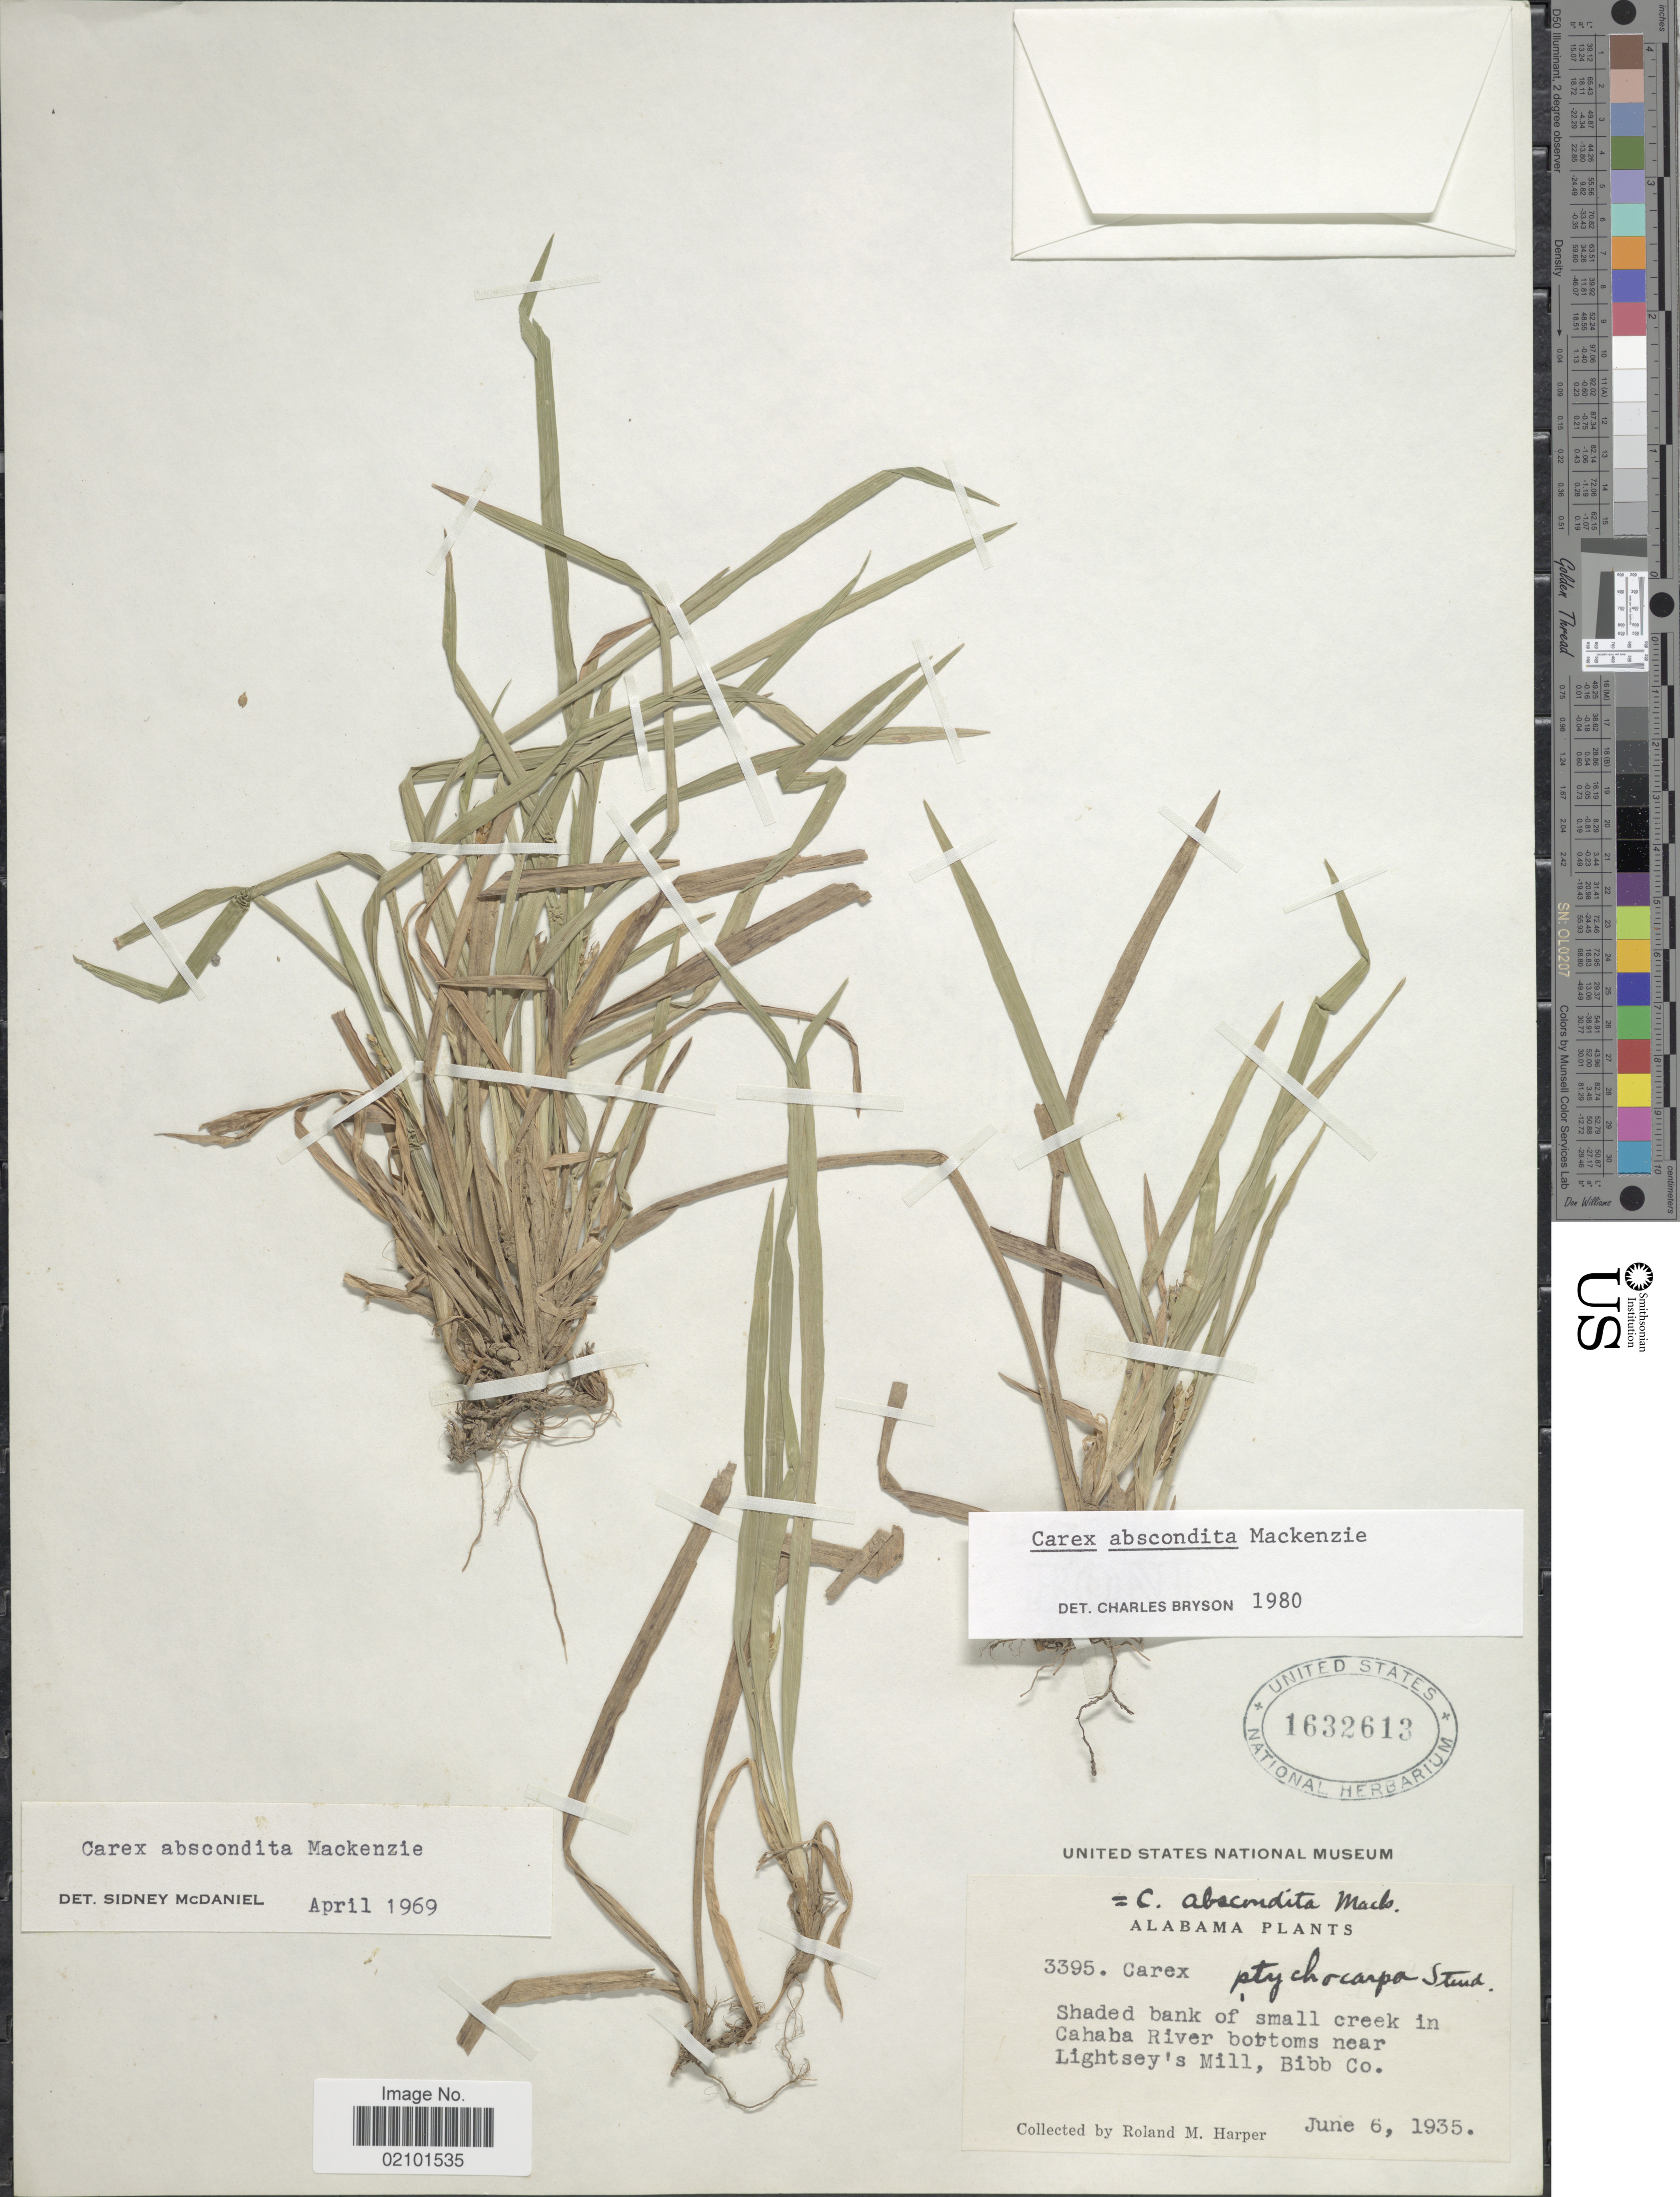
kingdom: Plantae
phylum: Tracheophyta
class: Liliopsida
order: Poales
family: Cyperaceae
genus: Carex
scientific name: Carex abscondita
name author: Mack.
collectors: R. M. Harper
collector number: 3395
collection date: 1935-06-06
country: United States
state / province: Alabama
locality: Bank of small creek in Cachaba River bottoms near Lightsey's Mill, Bibb Co.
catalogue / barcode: US 1632613